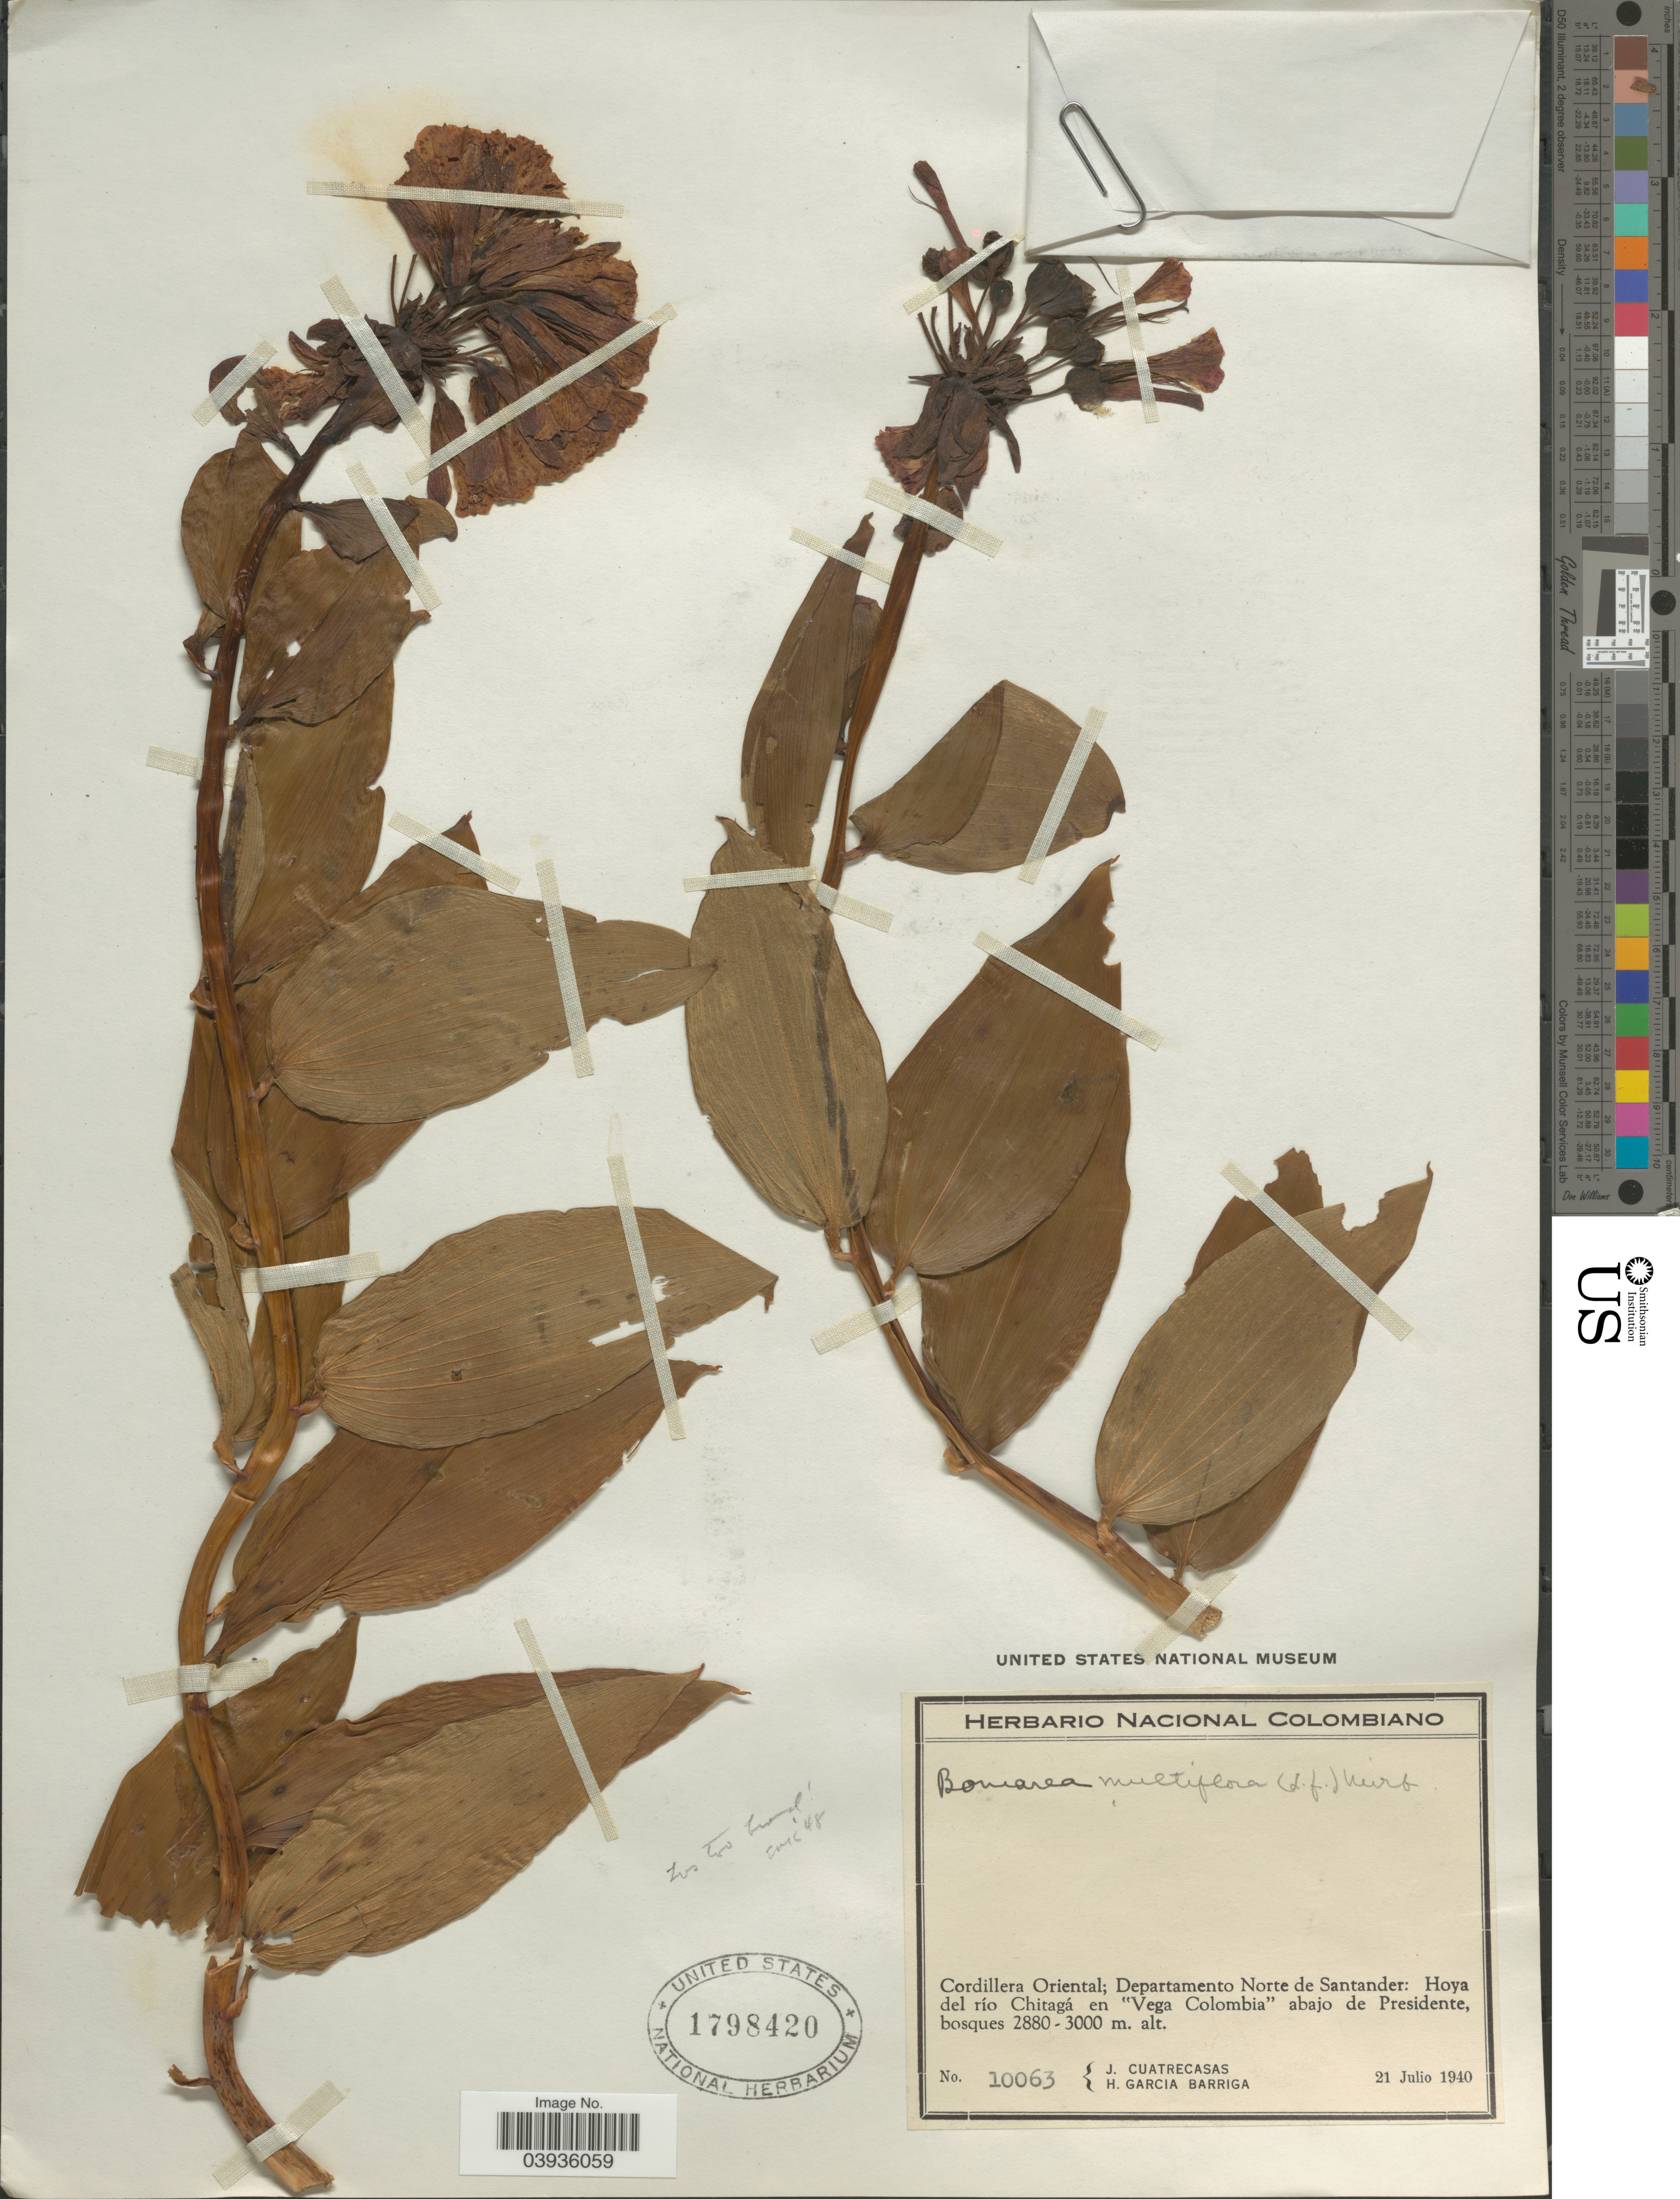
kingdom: Plantae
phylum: Tracheophyta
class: Liliopsida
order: Liliales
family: Alstroemeriaceae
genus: Bomarea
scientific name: Bomarea multiflora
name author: (L. f.) Mirb.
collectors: J. Cuatrecasas & H. García Barriga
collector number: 10063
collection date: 1940-07-21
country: Colombia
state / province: Norte de Santander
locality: Cordillera Oriental; Departamento Norte de Santander: Hoya del río Chitagá en "Vega Colombia" abajo de Presidente.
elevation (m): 2880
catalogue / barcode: US 1798420